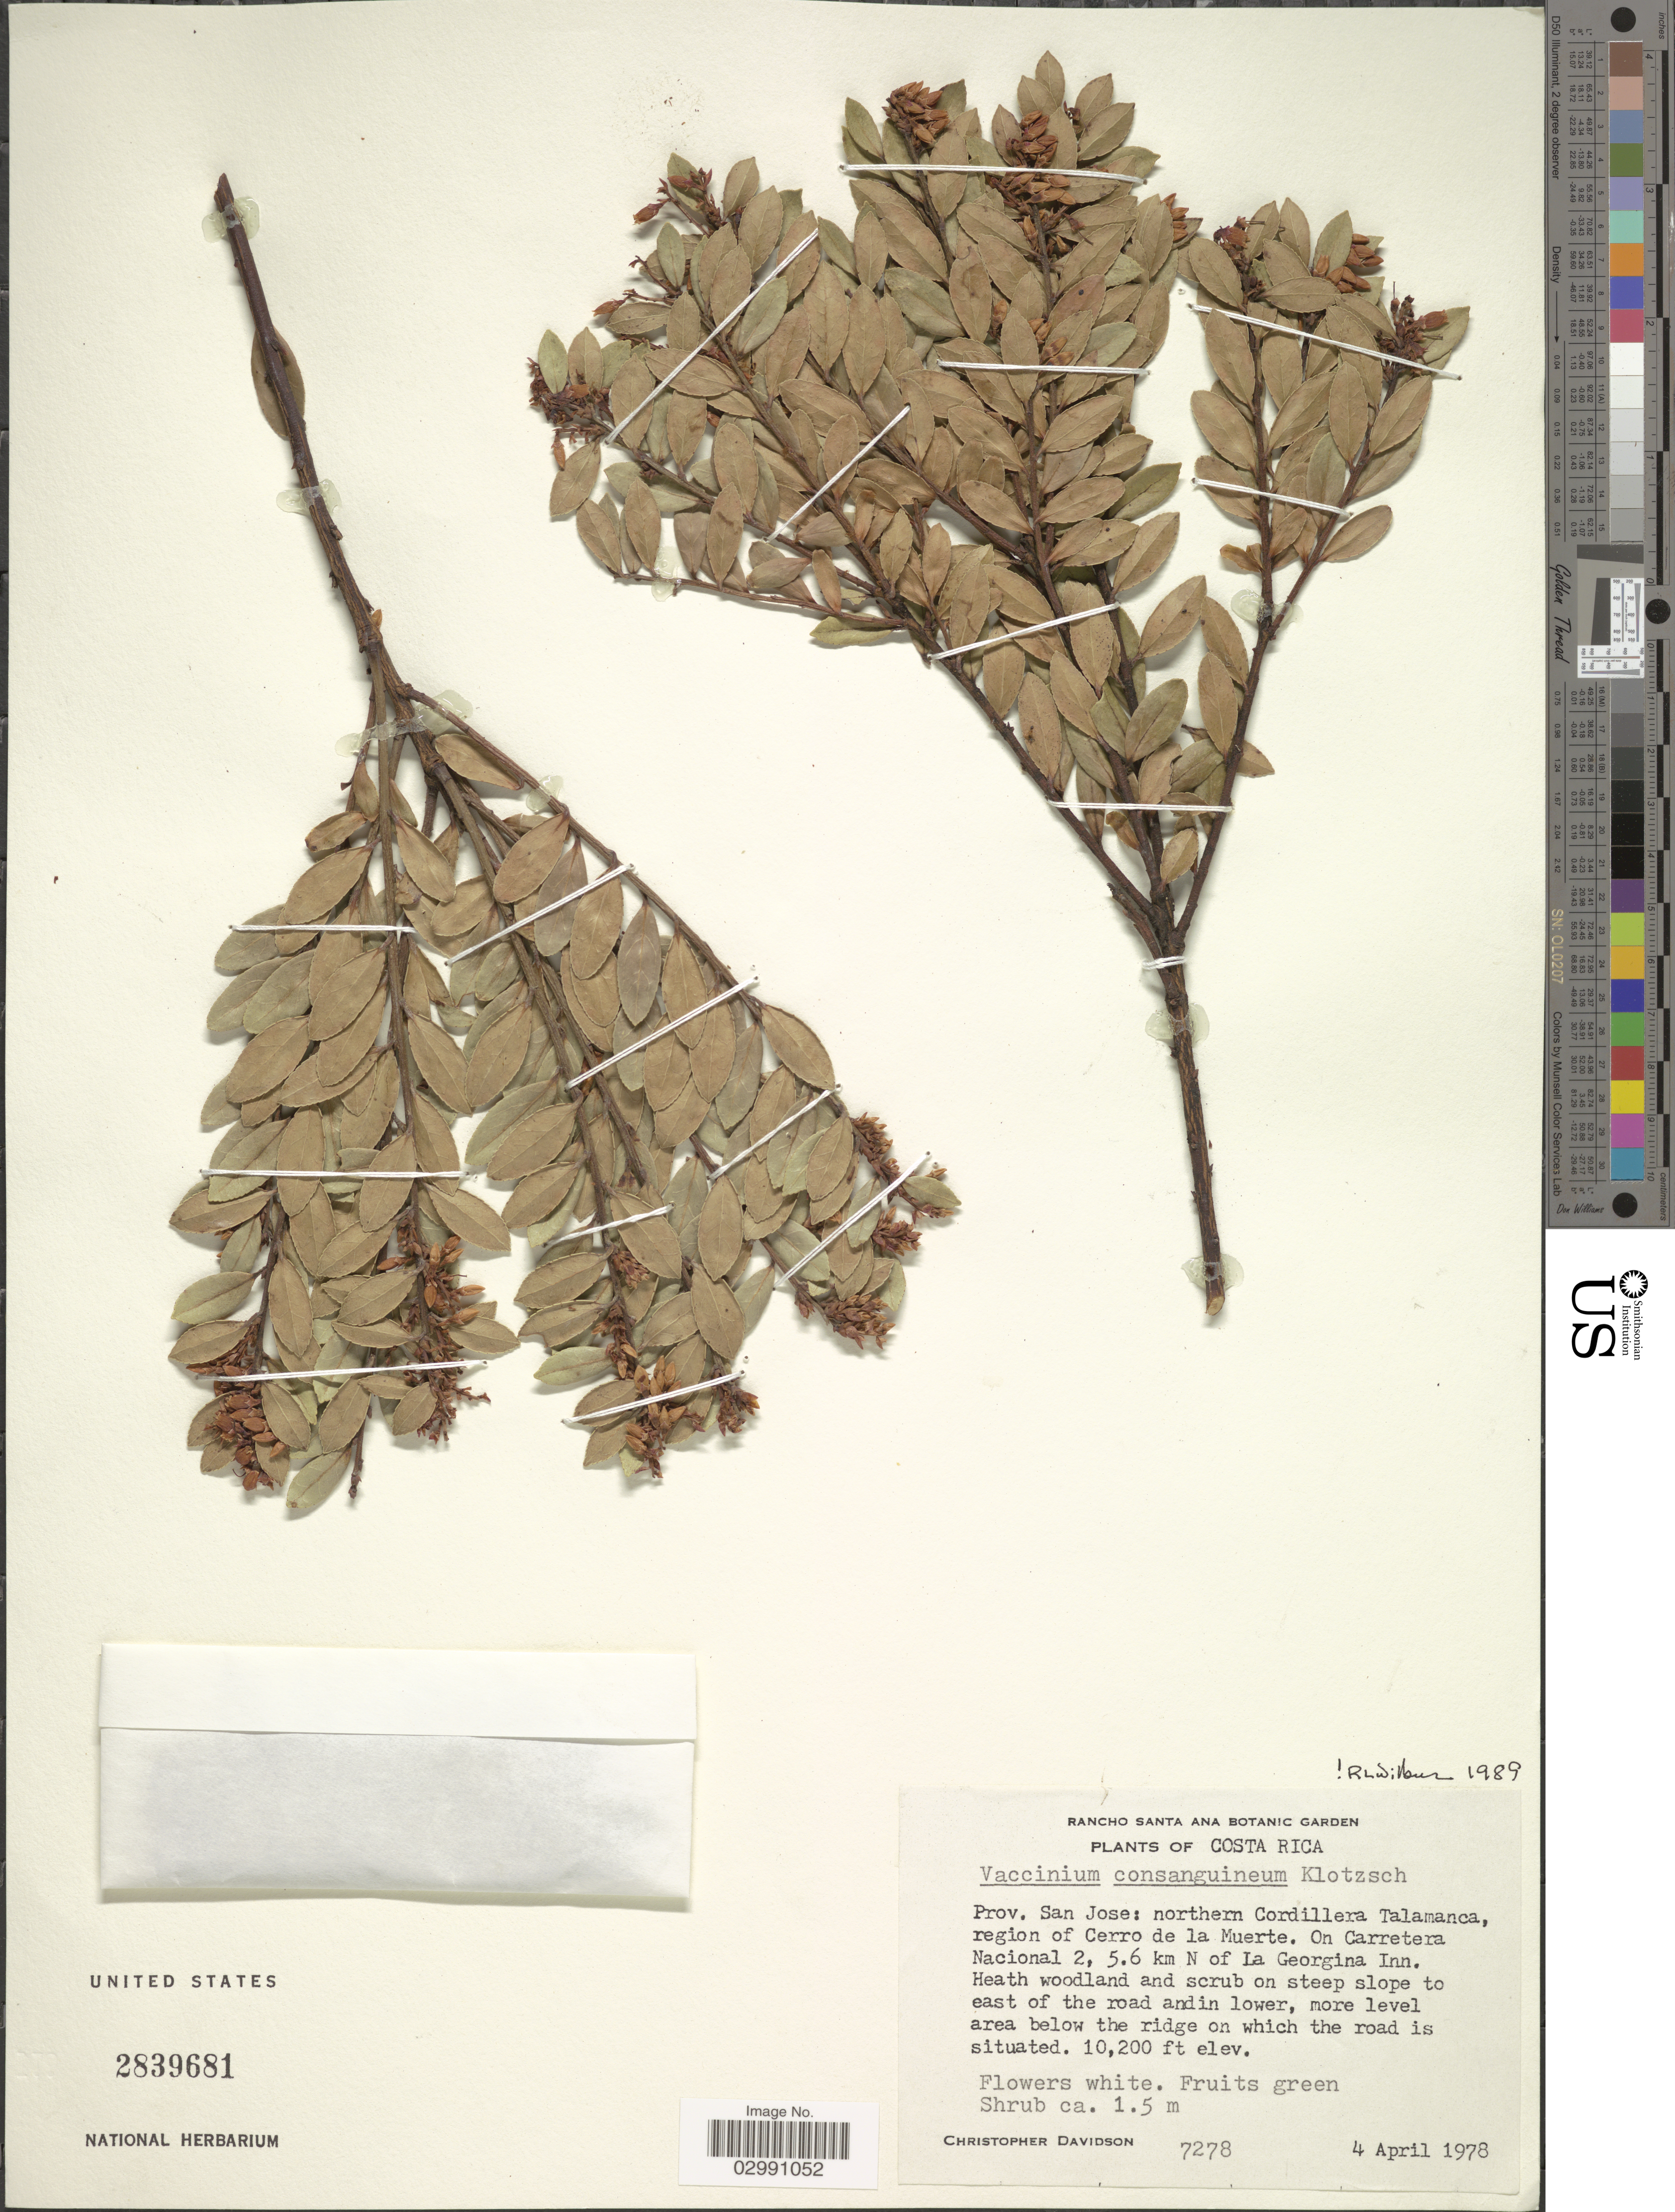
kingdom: Plantae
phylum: Tracheophyta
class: Magnoliopsida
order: Ericales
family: Ericaceae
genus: Vaccinium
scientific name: Vaccinium consanguineum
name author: Klotzsch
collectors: C. Davidson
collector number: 7278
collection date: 1978-04-04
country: Costa Rica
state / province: San José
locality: Northern Cordillera Talamanca, region of Cerro de la Muerte. On Carretera Nacional 2, 5.6 km N of La Georgina Inn.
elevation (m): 3109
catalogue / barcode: US 2839681